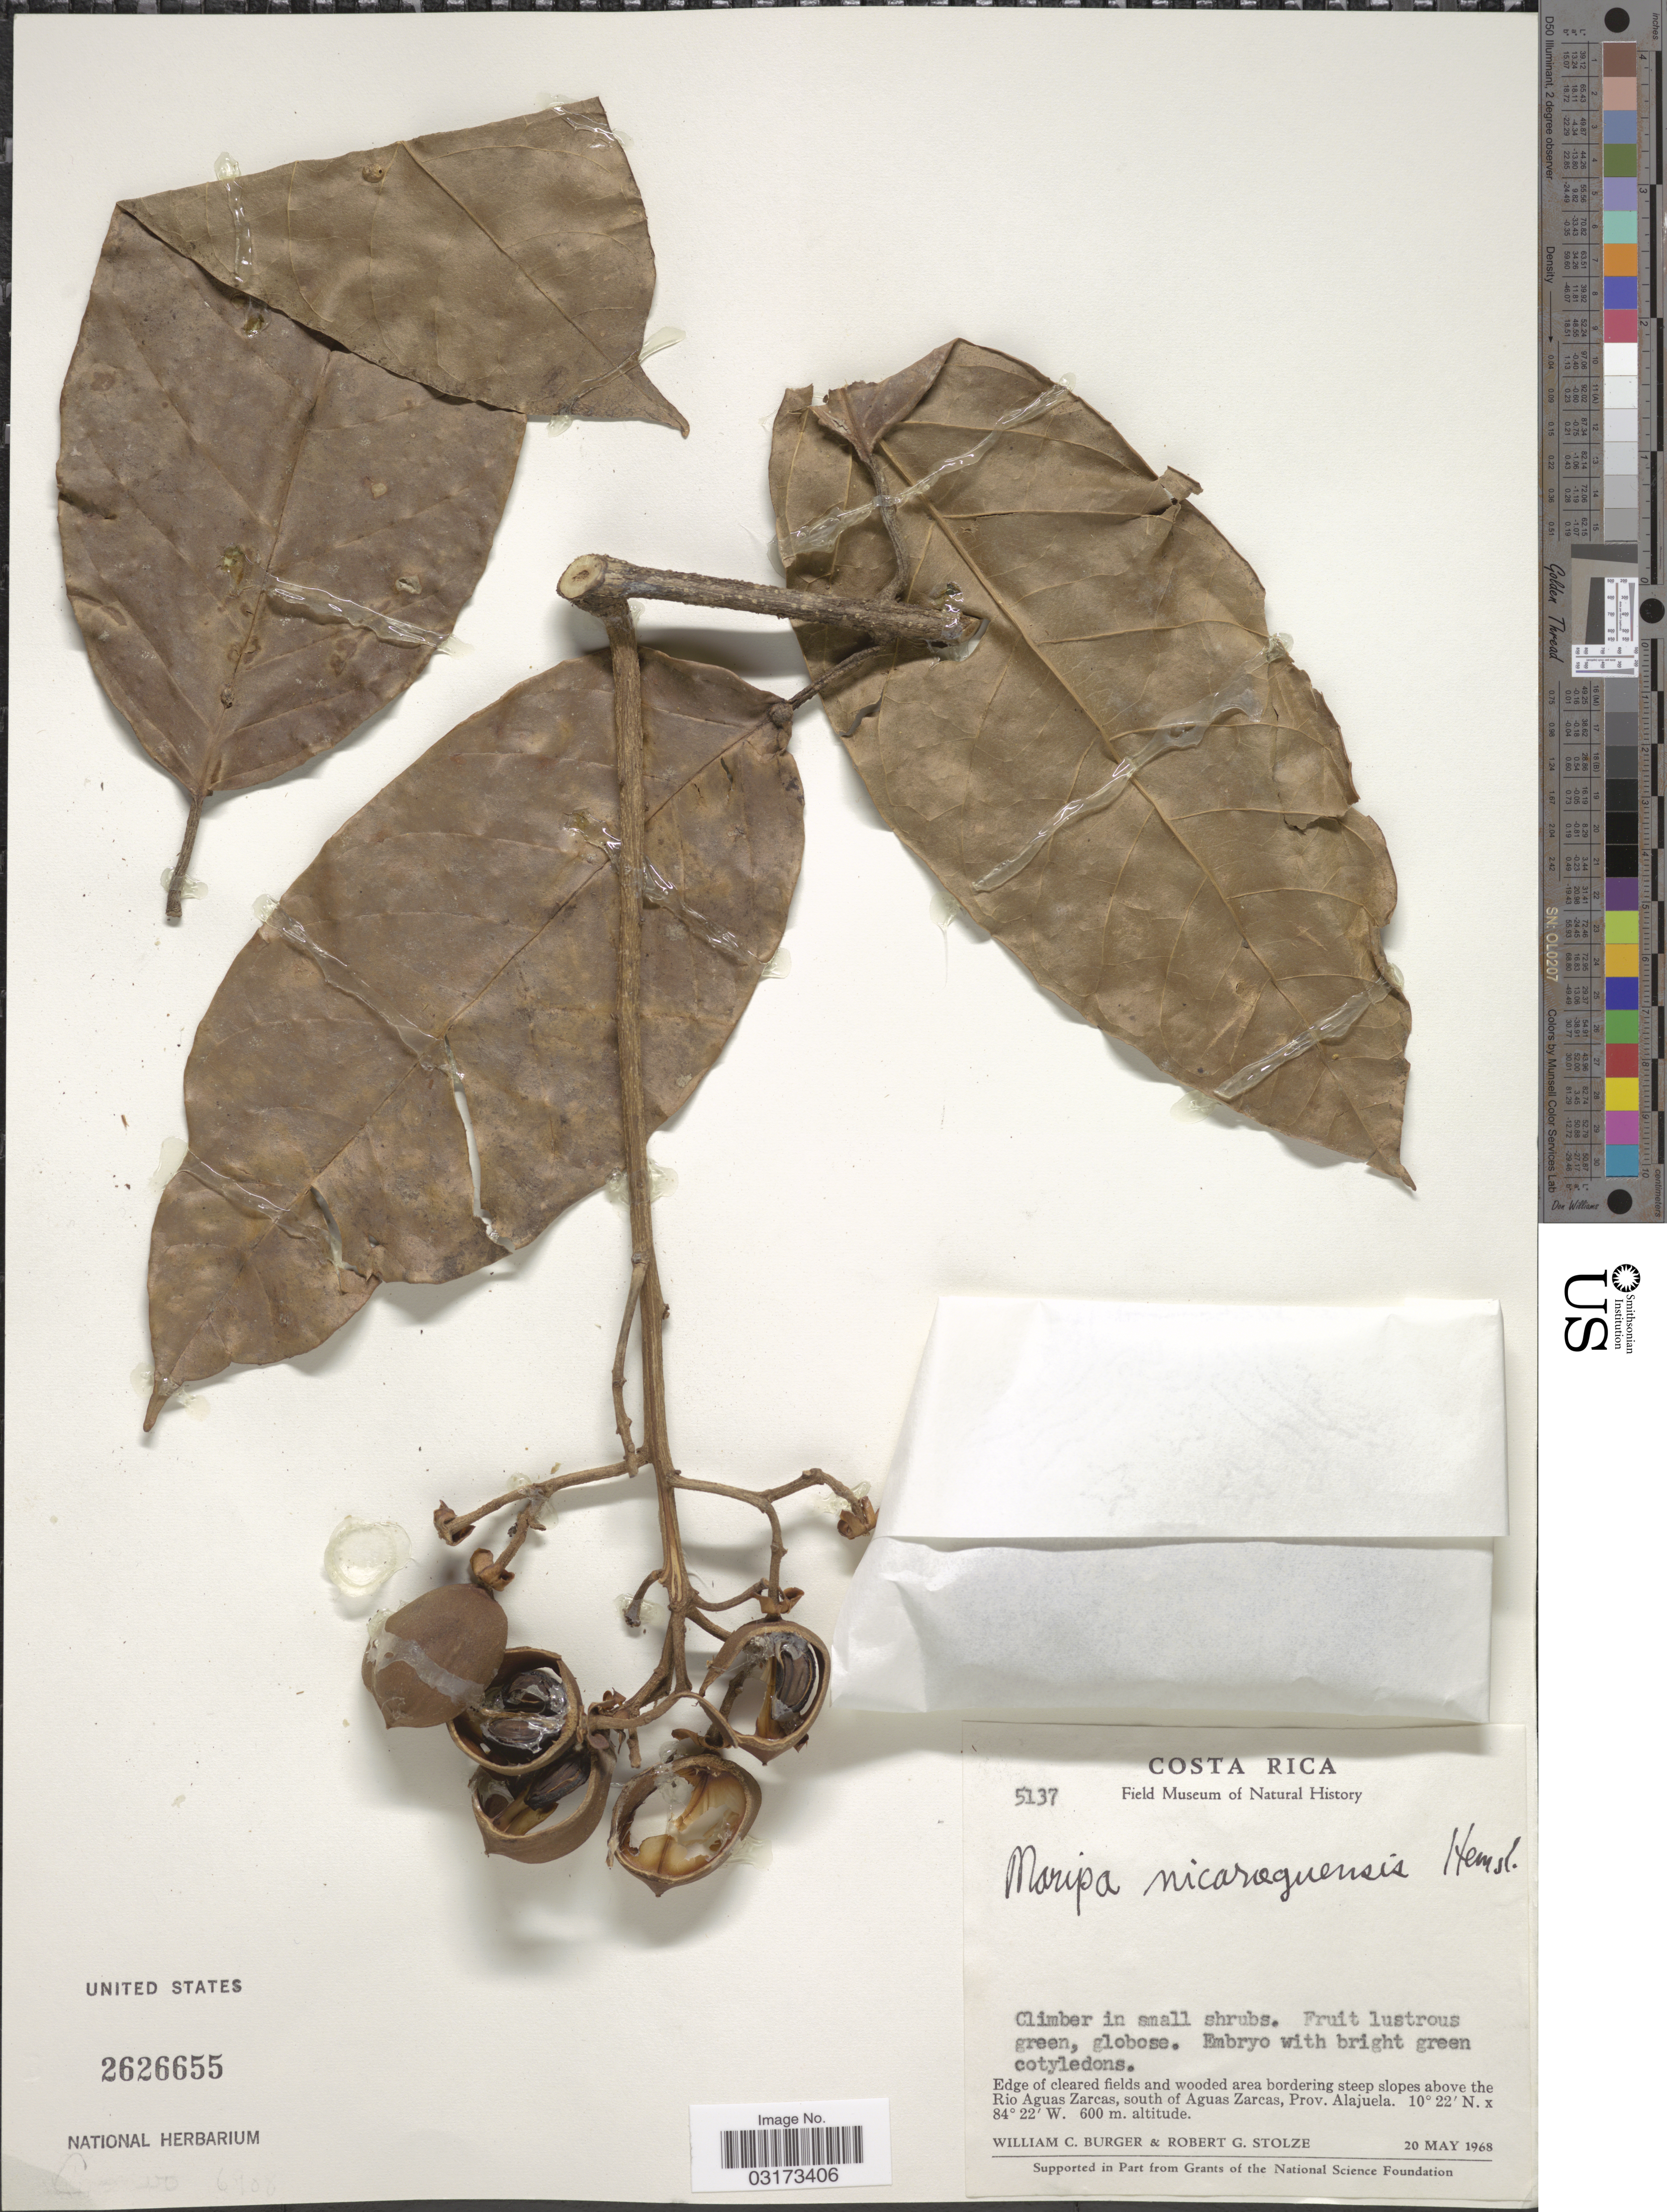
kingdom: Plantae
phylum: Tracheophyta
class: Magnoliopsida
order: Solanales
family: Convolvulaceae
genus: Maripa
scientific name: Maripa nicaraguensis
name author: Hemsl.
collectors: W. Burger & R. G. Stolze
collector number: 5137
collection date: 1968-05-20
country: Costa Rica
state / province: Alajuela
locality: Edge of cleared fields and wooded area bordering steep slopes above the Rio Aguas Zarcas, south of Aguas Zarcas.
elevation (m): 600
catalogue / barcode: US 2626655